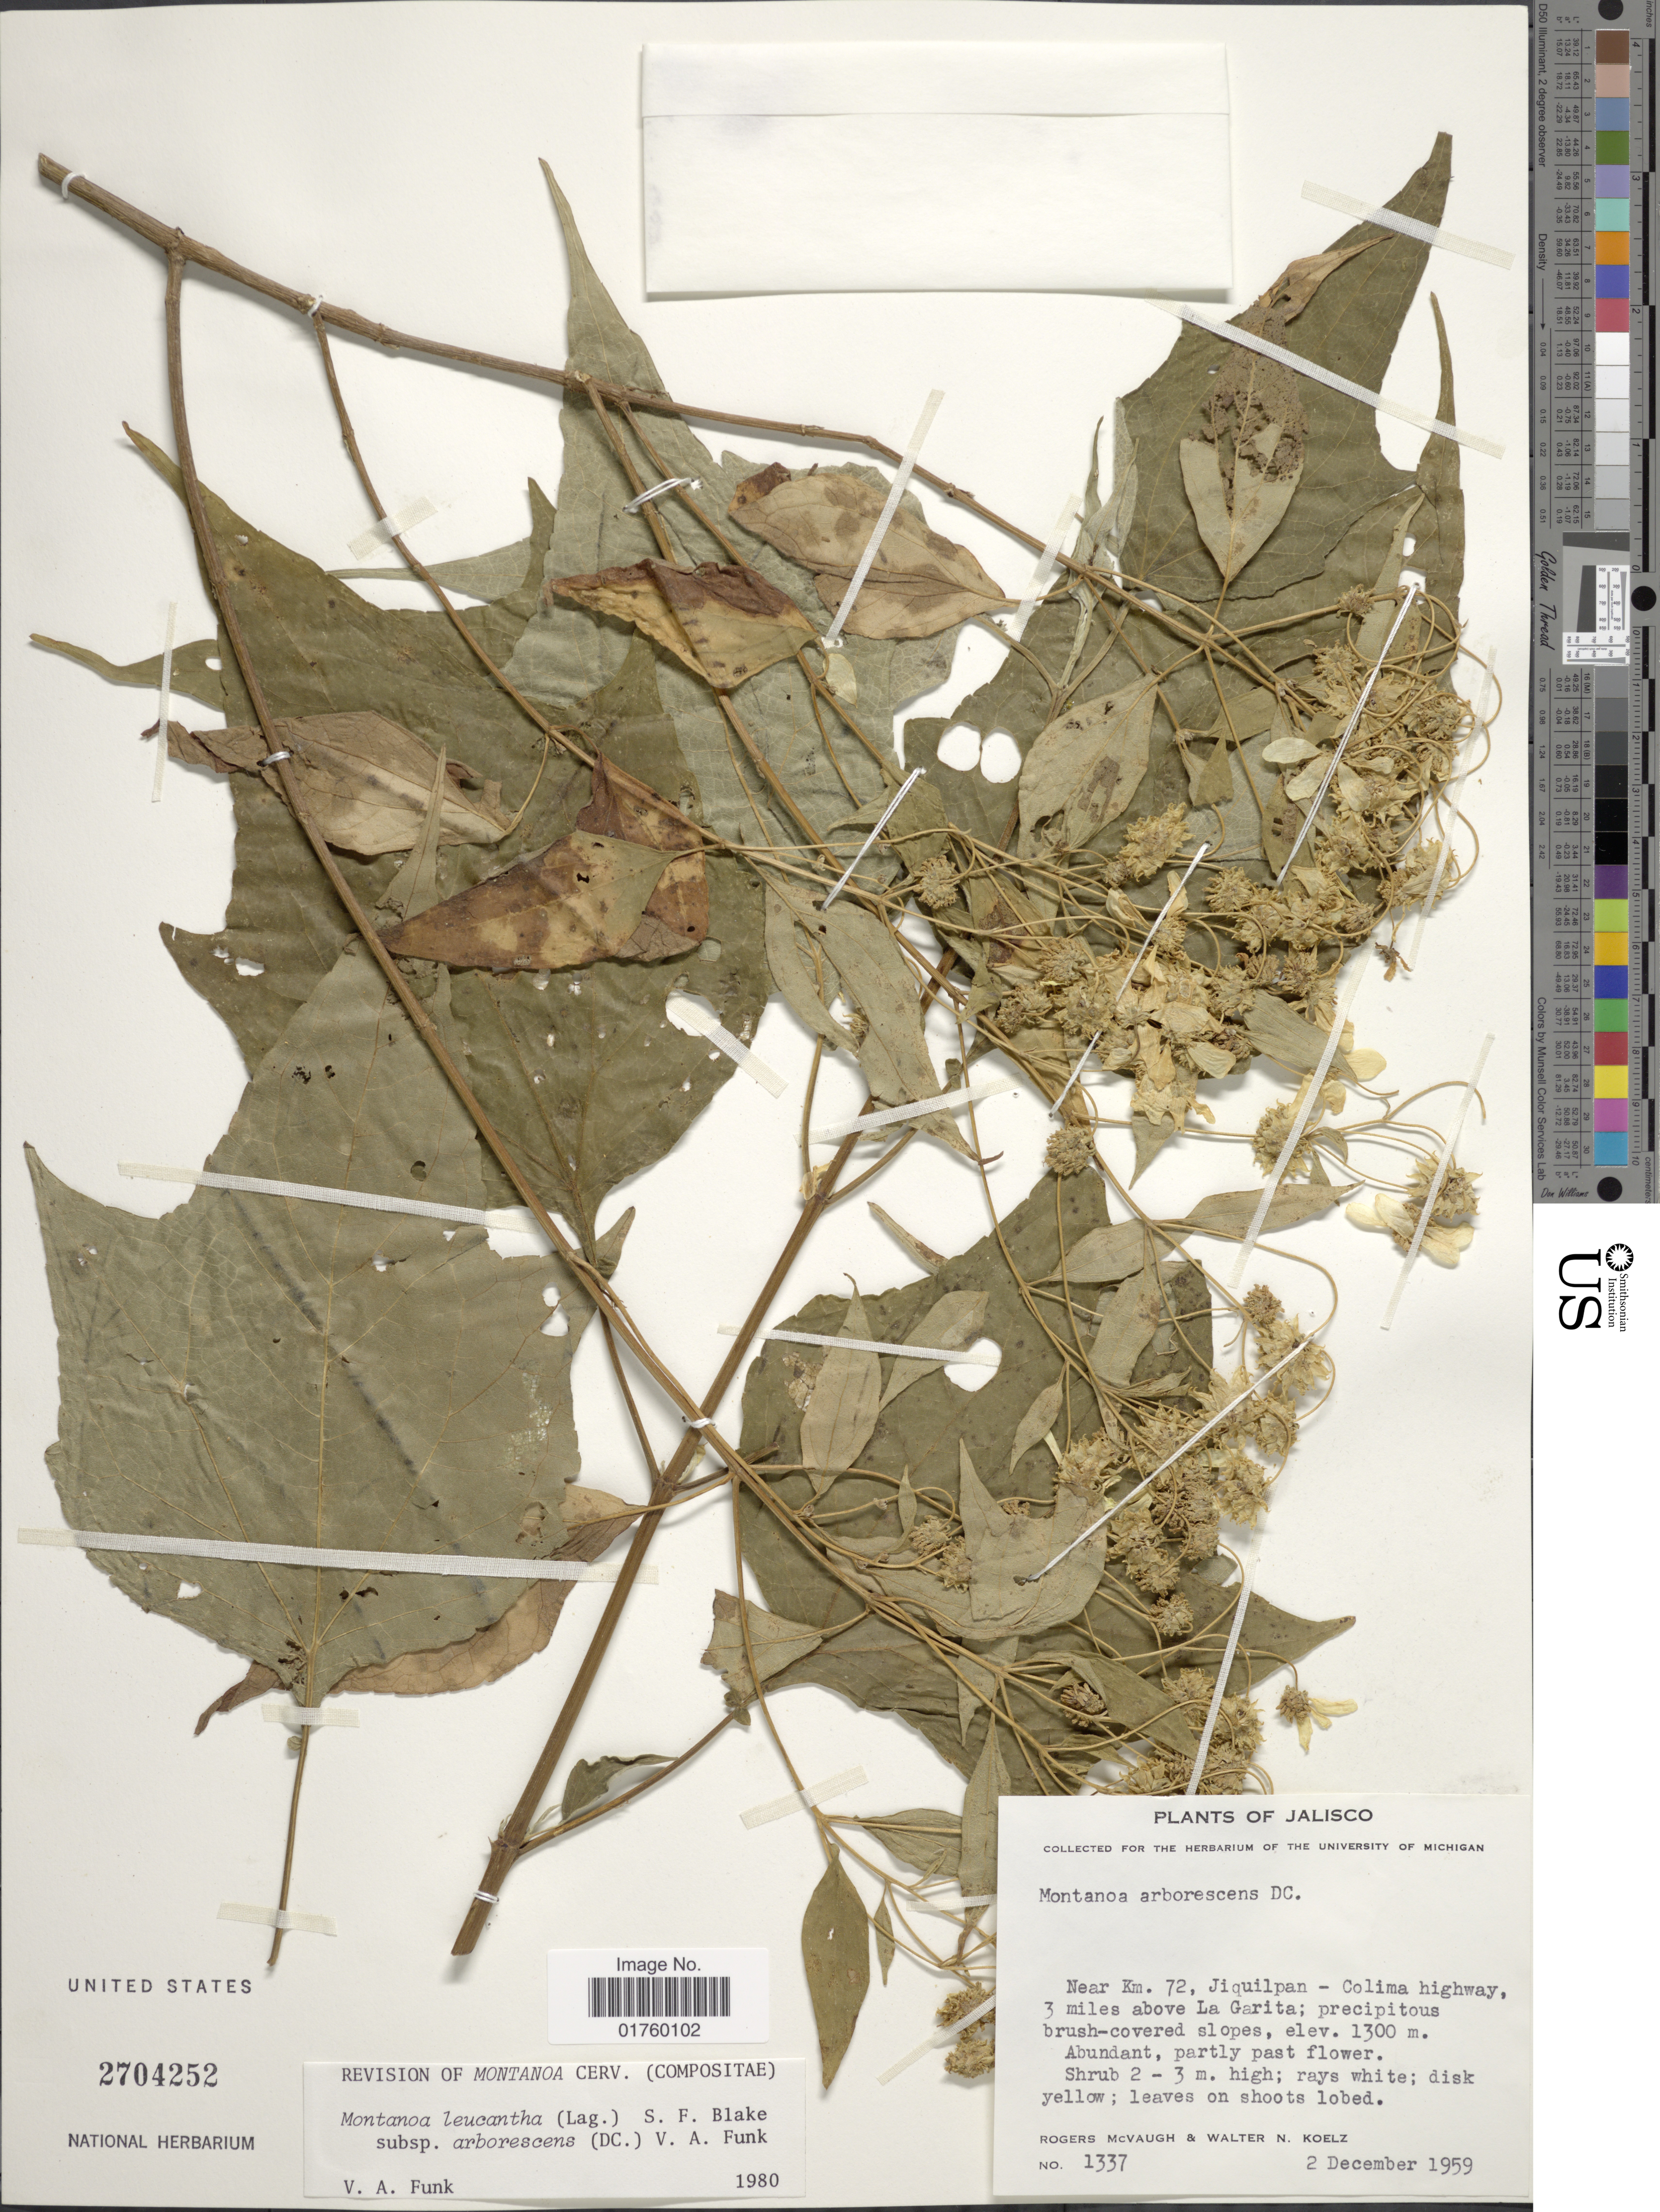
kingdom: Plantae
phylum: Tracheophyta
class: Magnoliopsida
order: Asterales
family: Asteraceae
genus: Montanoa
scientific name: Montanoa leucantha subsp. arborescens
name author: (DC.) V.A. Funk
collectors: R. McVaugh & W. N. Koelz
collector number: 1337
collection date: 1959-12-02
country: Mexico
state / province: Jalisco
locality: Near Km. 72, Jiquilpan-Colima Highway, 3 miles above La Garita.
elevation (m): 1300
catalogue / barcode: US 2704252